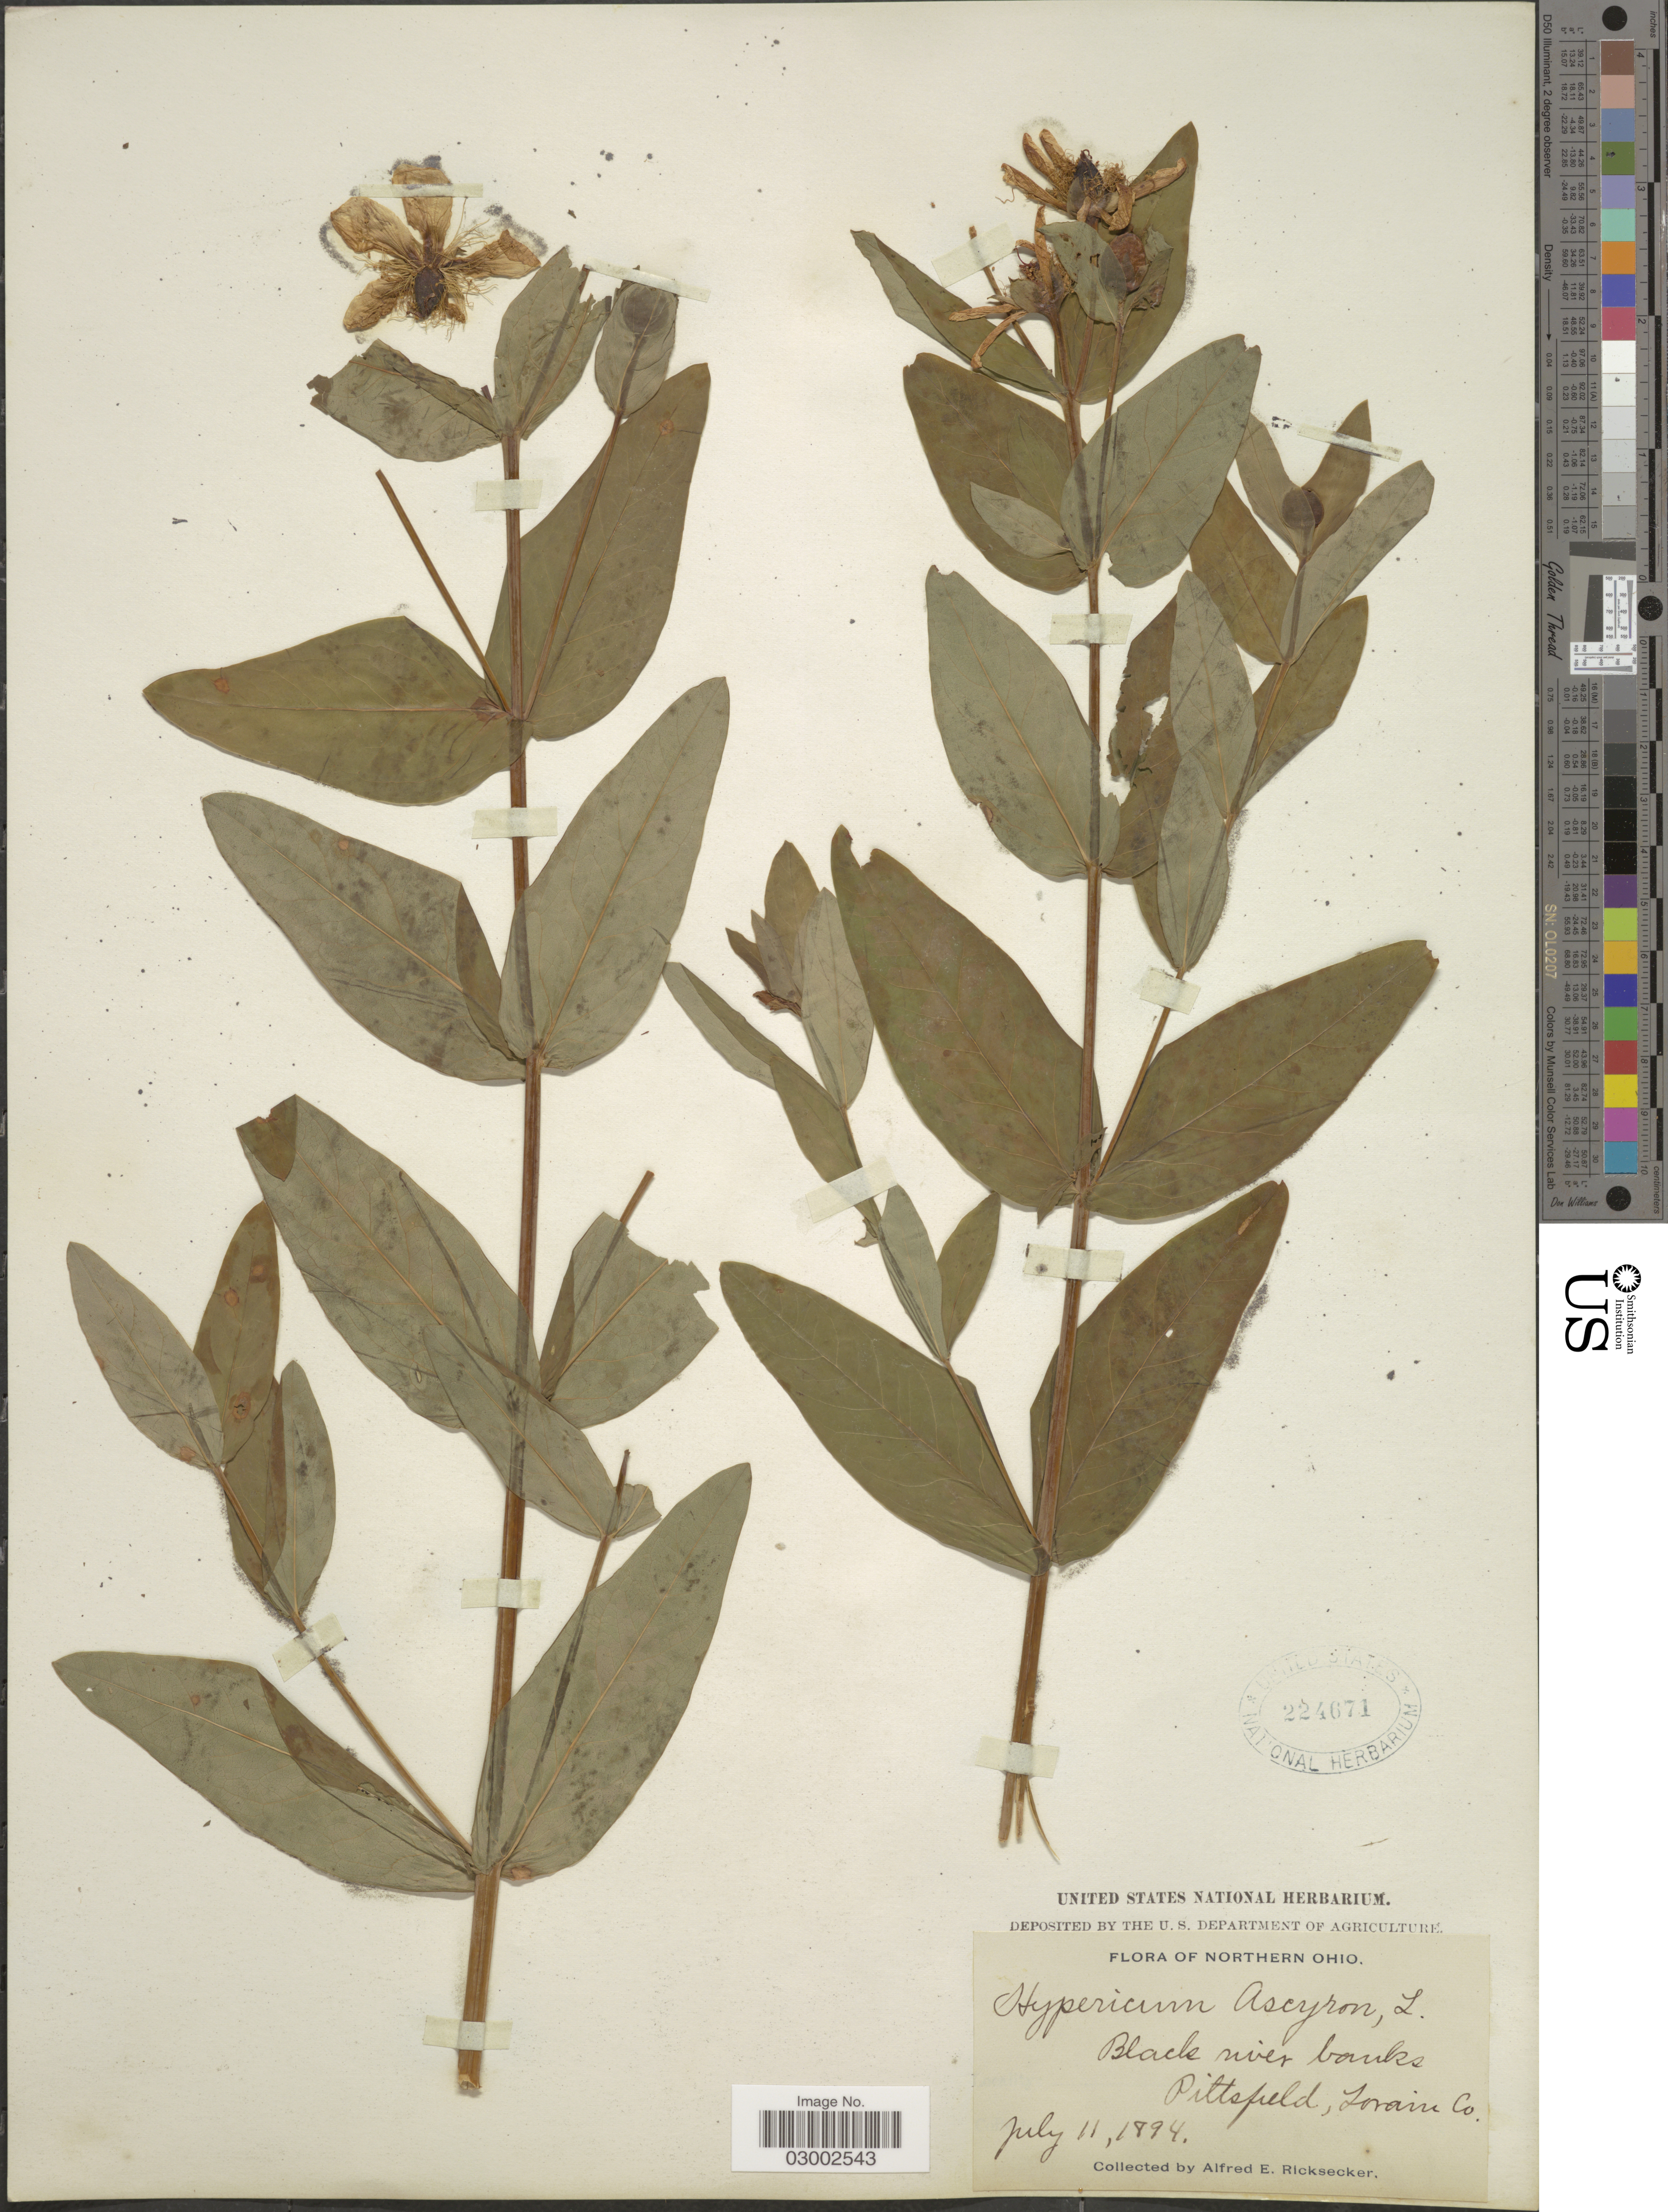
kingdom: Plantae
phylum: Tracheophyta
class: Magnoliopsida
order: Malpighiales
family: Hypericaceae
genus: Hypericum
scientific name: Hypericum ascyron subsp. pyramidatum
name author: (Aiton) N. Robson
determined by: Strong, Mark T., (BOT), Smithsonian Institution - National Museum of Natural History (UNITED STATES)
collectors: A. E. Ricksecker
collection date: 1894-07-11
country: United States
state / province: Ohio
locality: Northern Ohio. Pittsfield, Lorain Co.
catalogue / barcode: US 224671